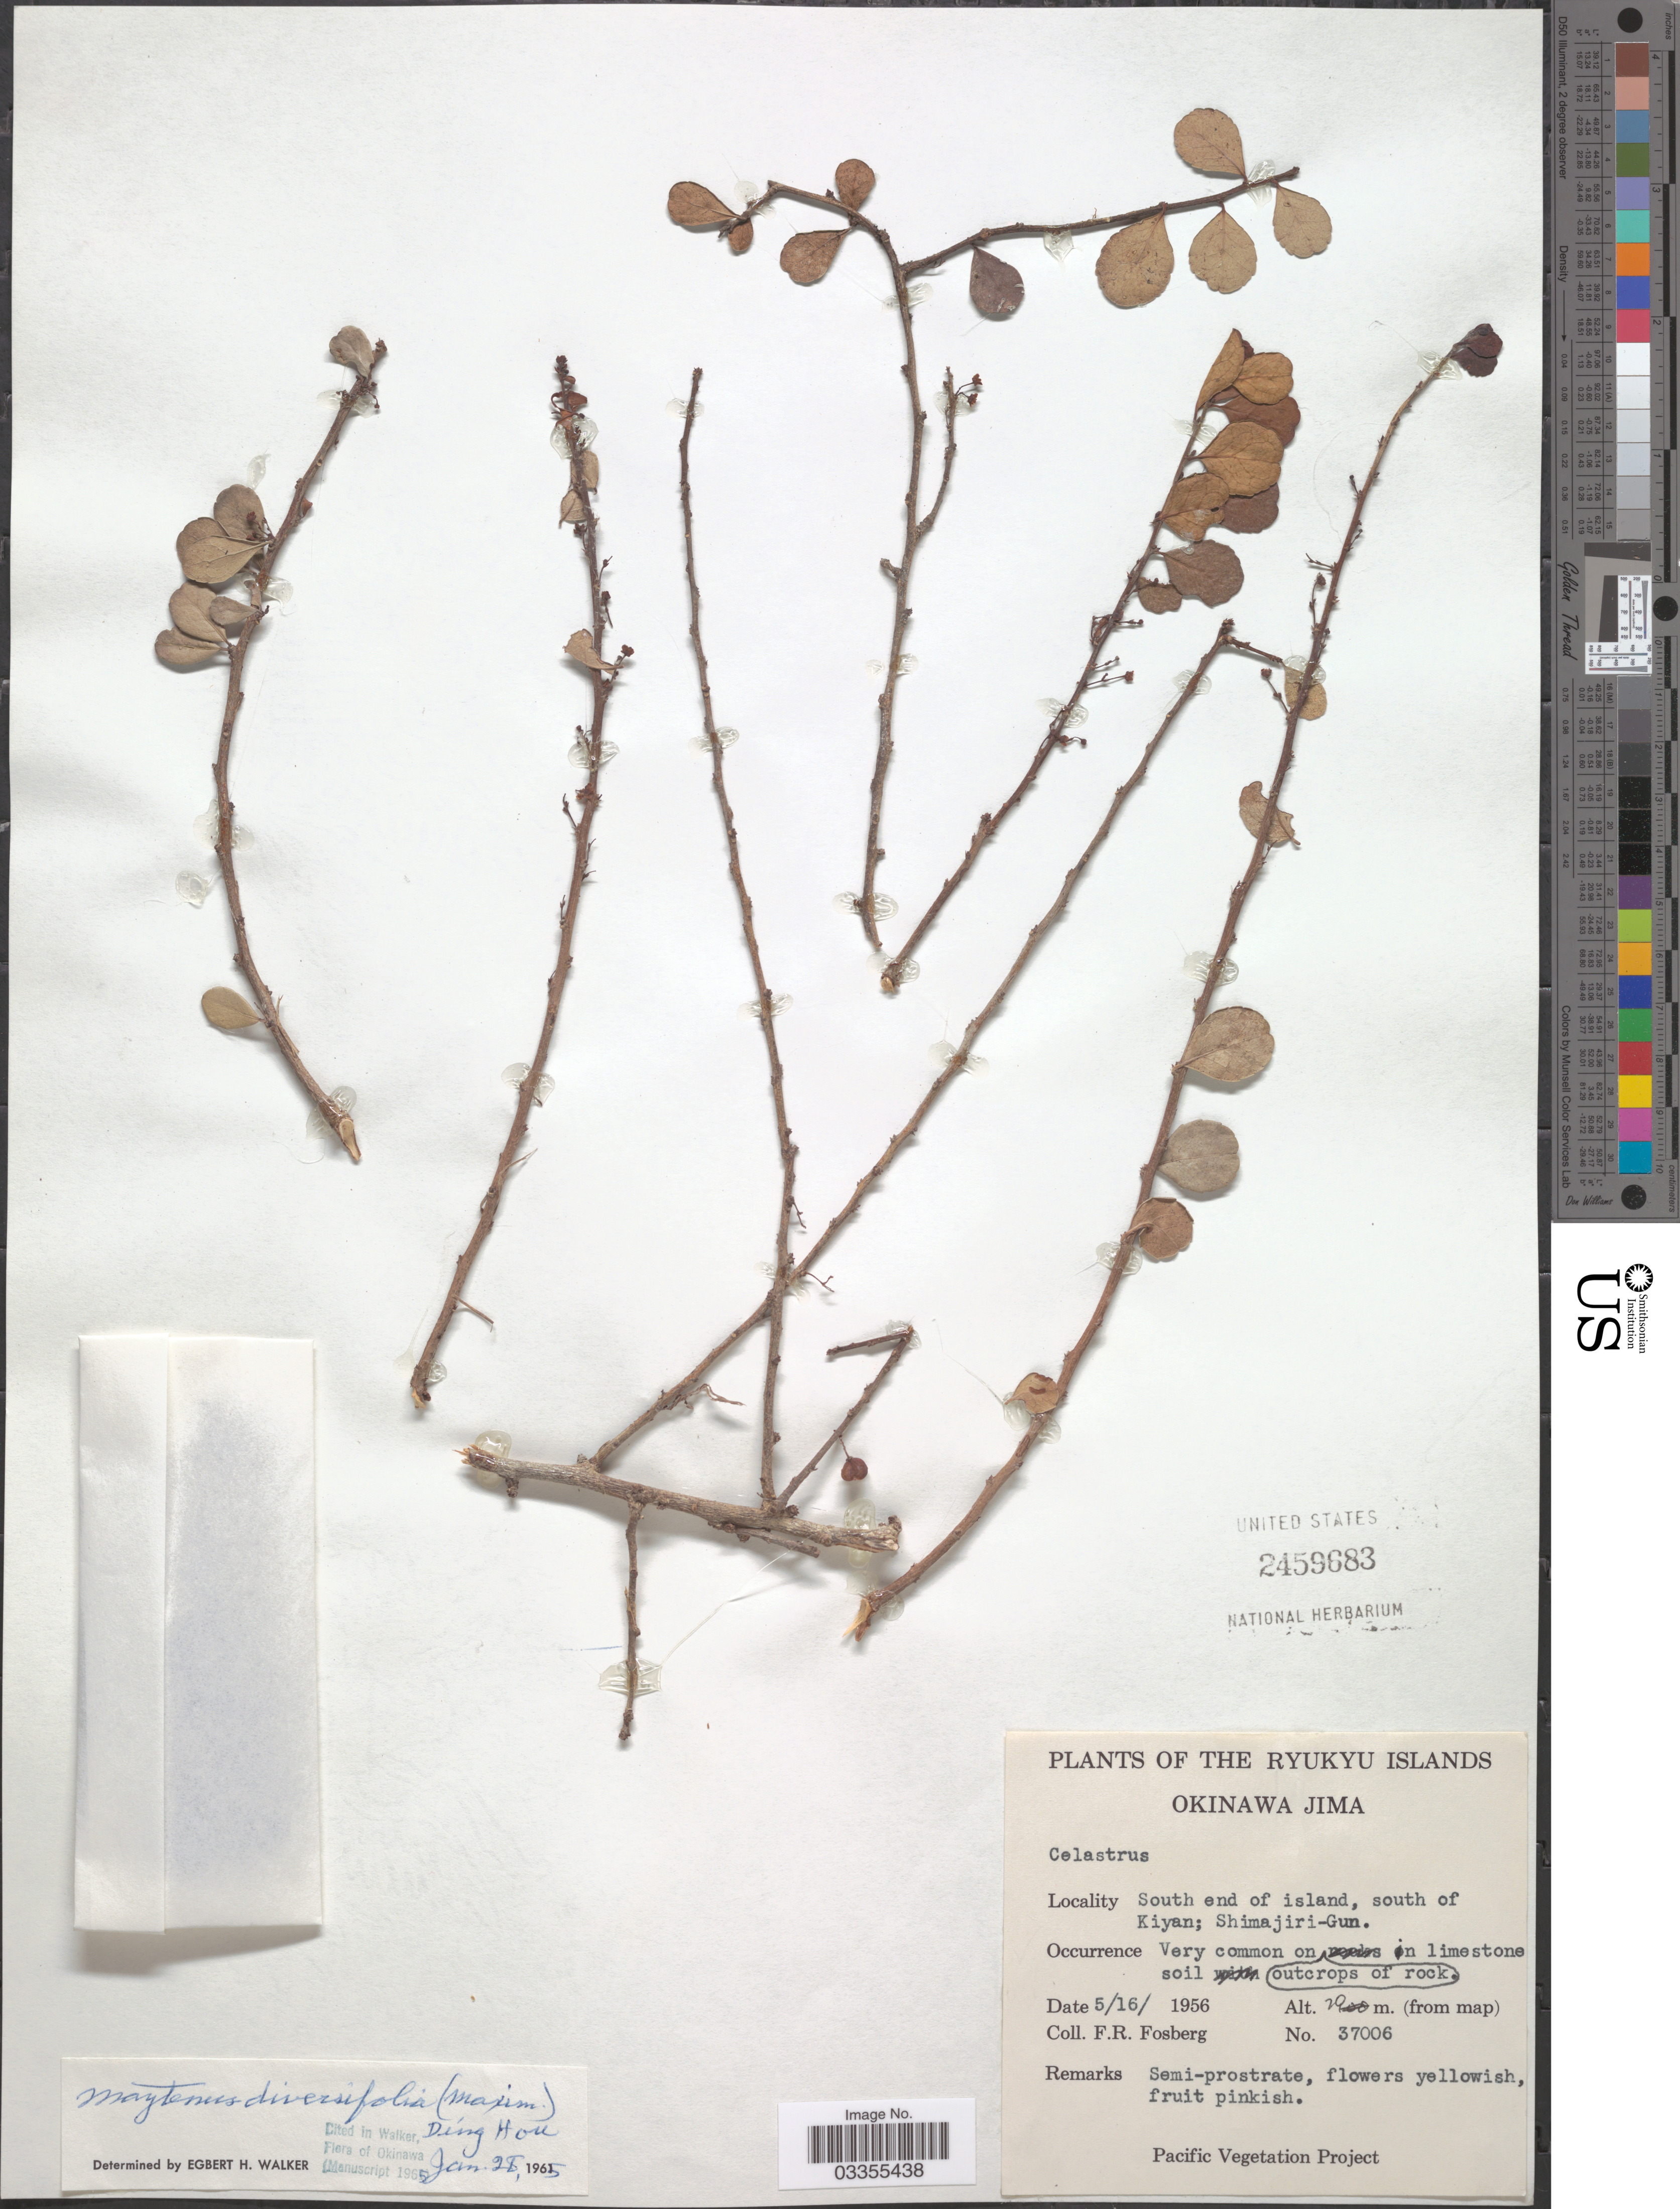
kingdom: Plantae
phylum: Tracheophyta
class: Magnoliopsida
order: Celastrales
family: Celastraceae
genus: Gymnosporia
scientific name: Gymnosporia diversifolia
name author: Maxim.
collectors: F. R. Fosberg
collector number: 37006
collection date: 1956-05-16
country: Japan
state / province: Okinawa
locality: The Ryukyu Islands. Okinawa Jima. South end of island, south of Kiyan; Shimajiri-Gun.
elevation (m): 20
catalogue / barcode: US 2459683